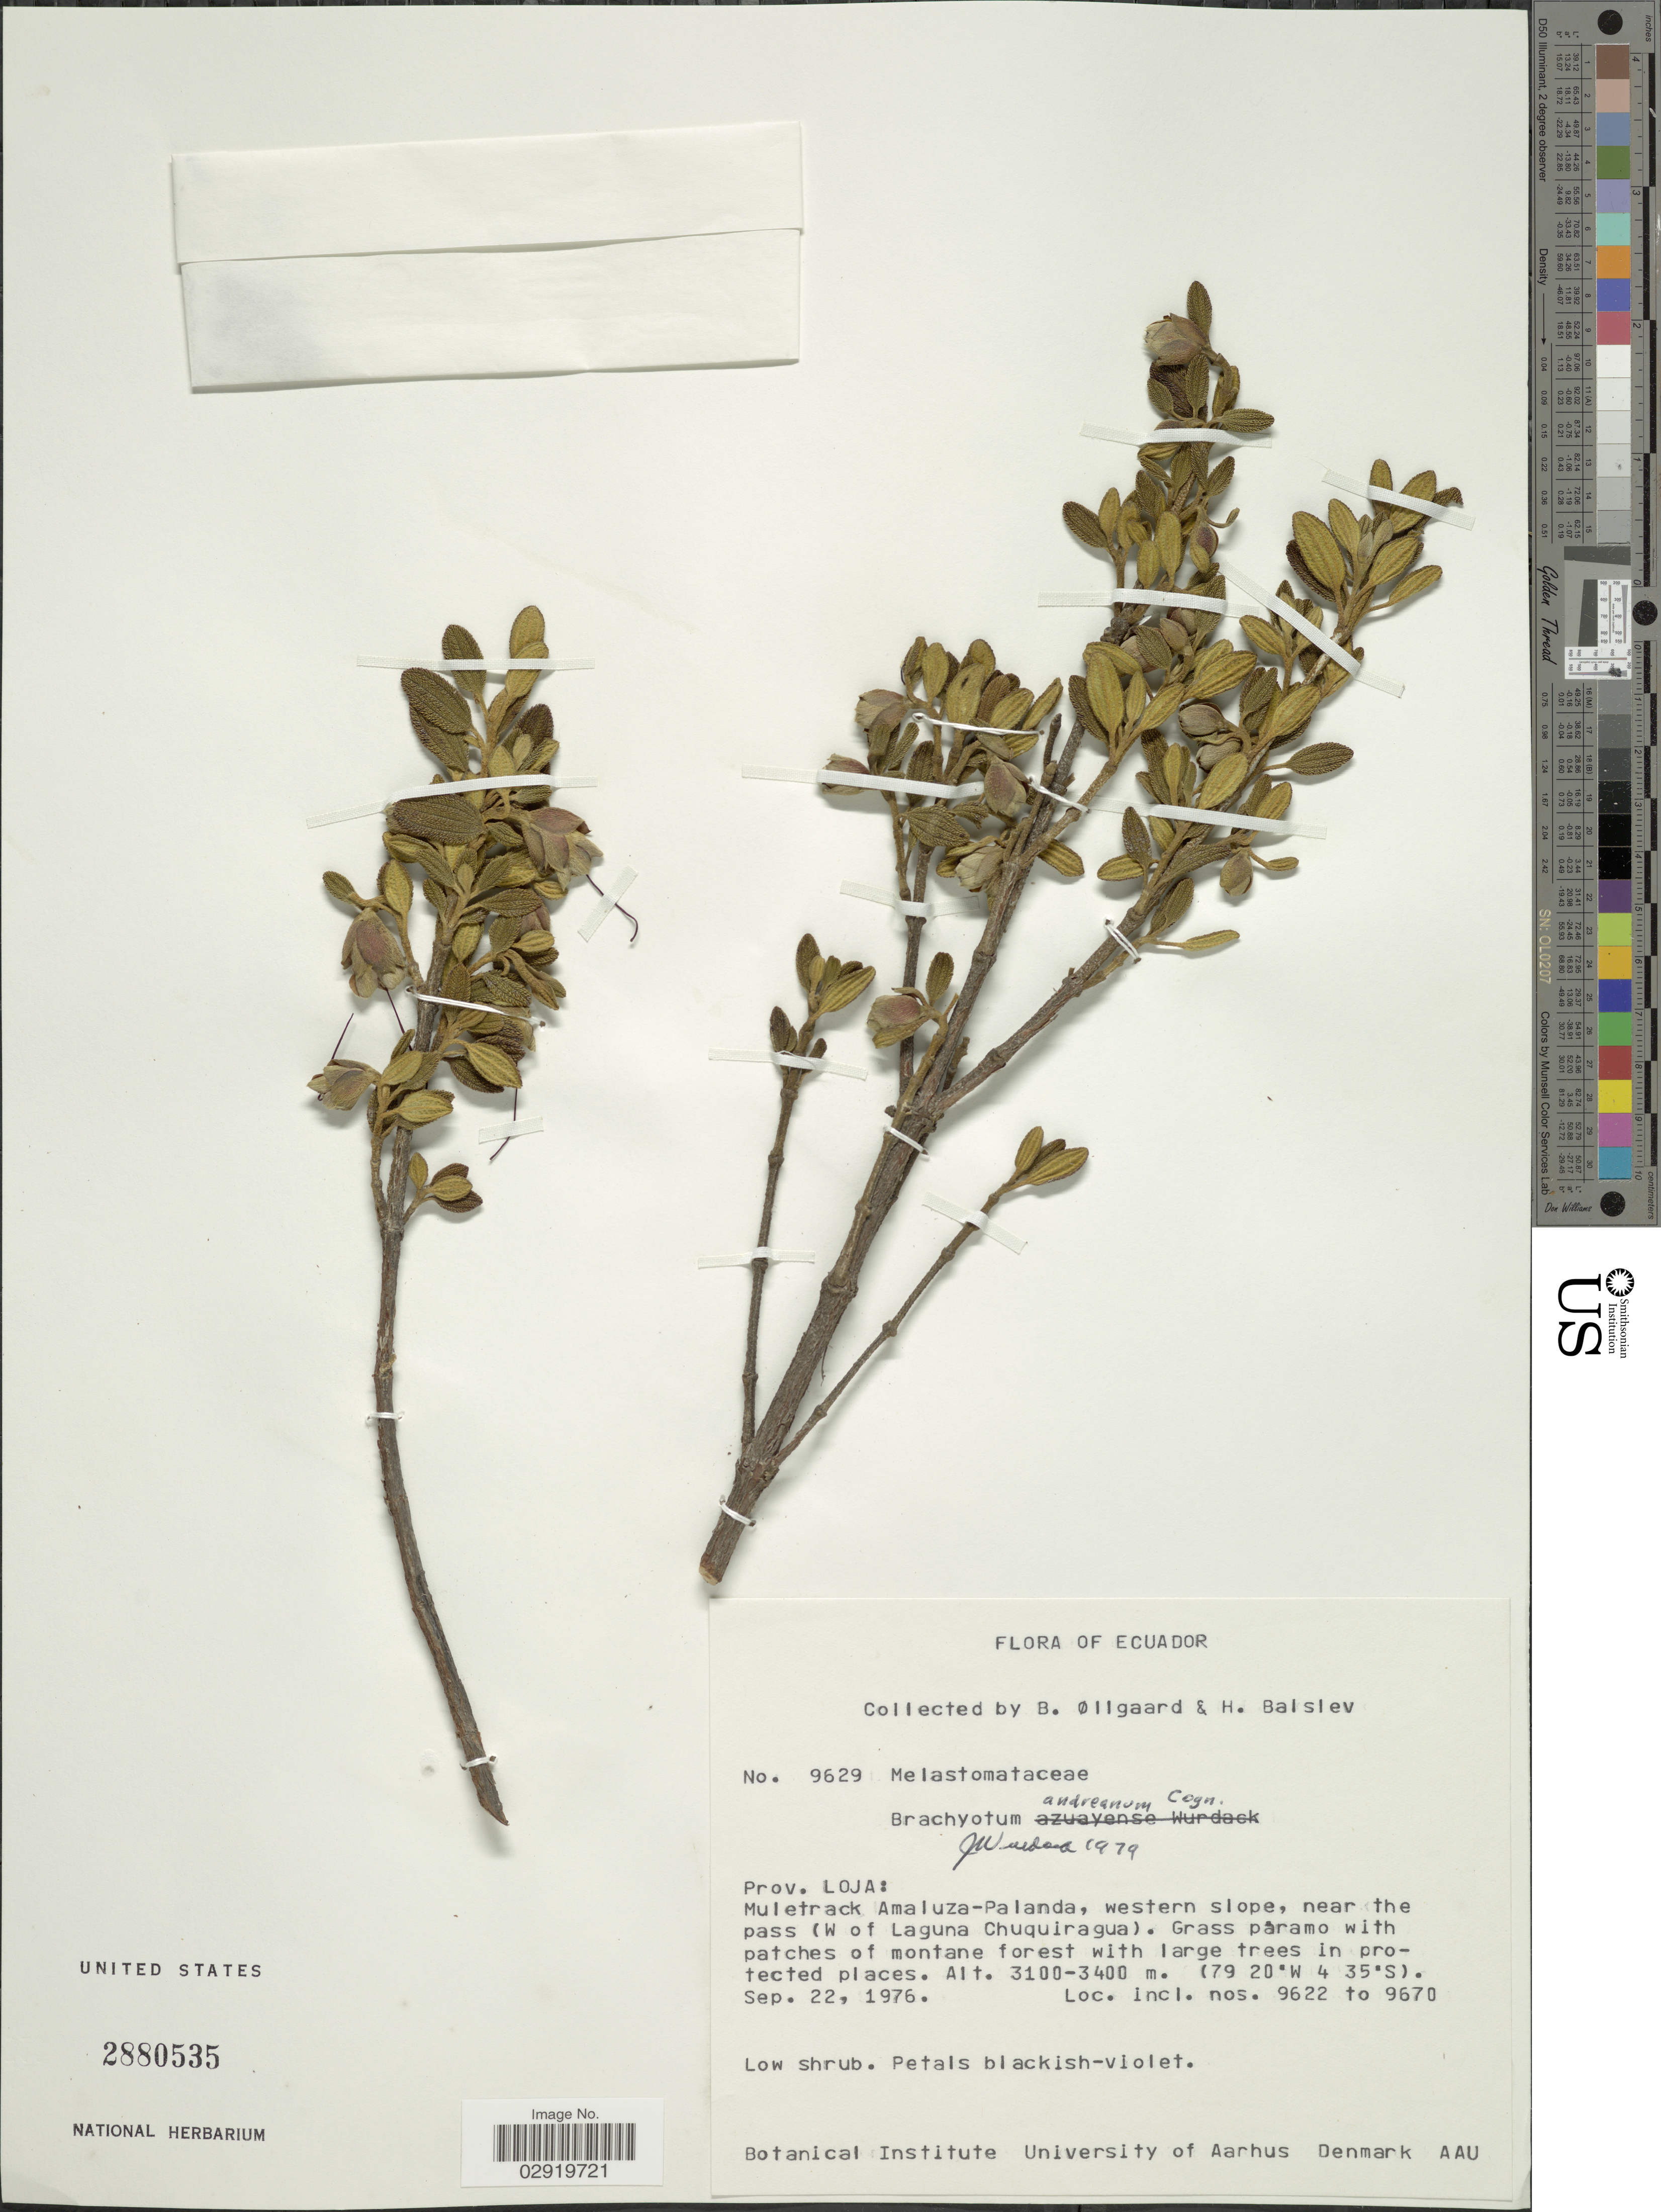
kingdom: Plantae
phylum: Tracheophyta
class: Magnoliopsida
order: Myrtales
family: Melastomataceae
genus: Brachyotum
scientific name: Brachyotum andreanum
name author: Cogn.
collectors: B. Øllgaard & H. Balslev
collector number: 9629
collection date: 1976-09-22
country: Ecuador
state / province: Loja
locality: Muletrack Amaluza-Palanda, western slope, near the pass (W of Laguna Chuquiragua).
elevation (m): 3100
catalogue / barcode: US 2880535